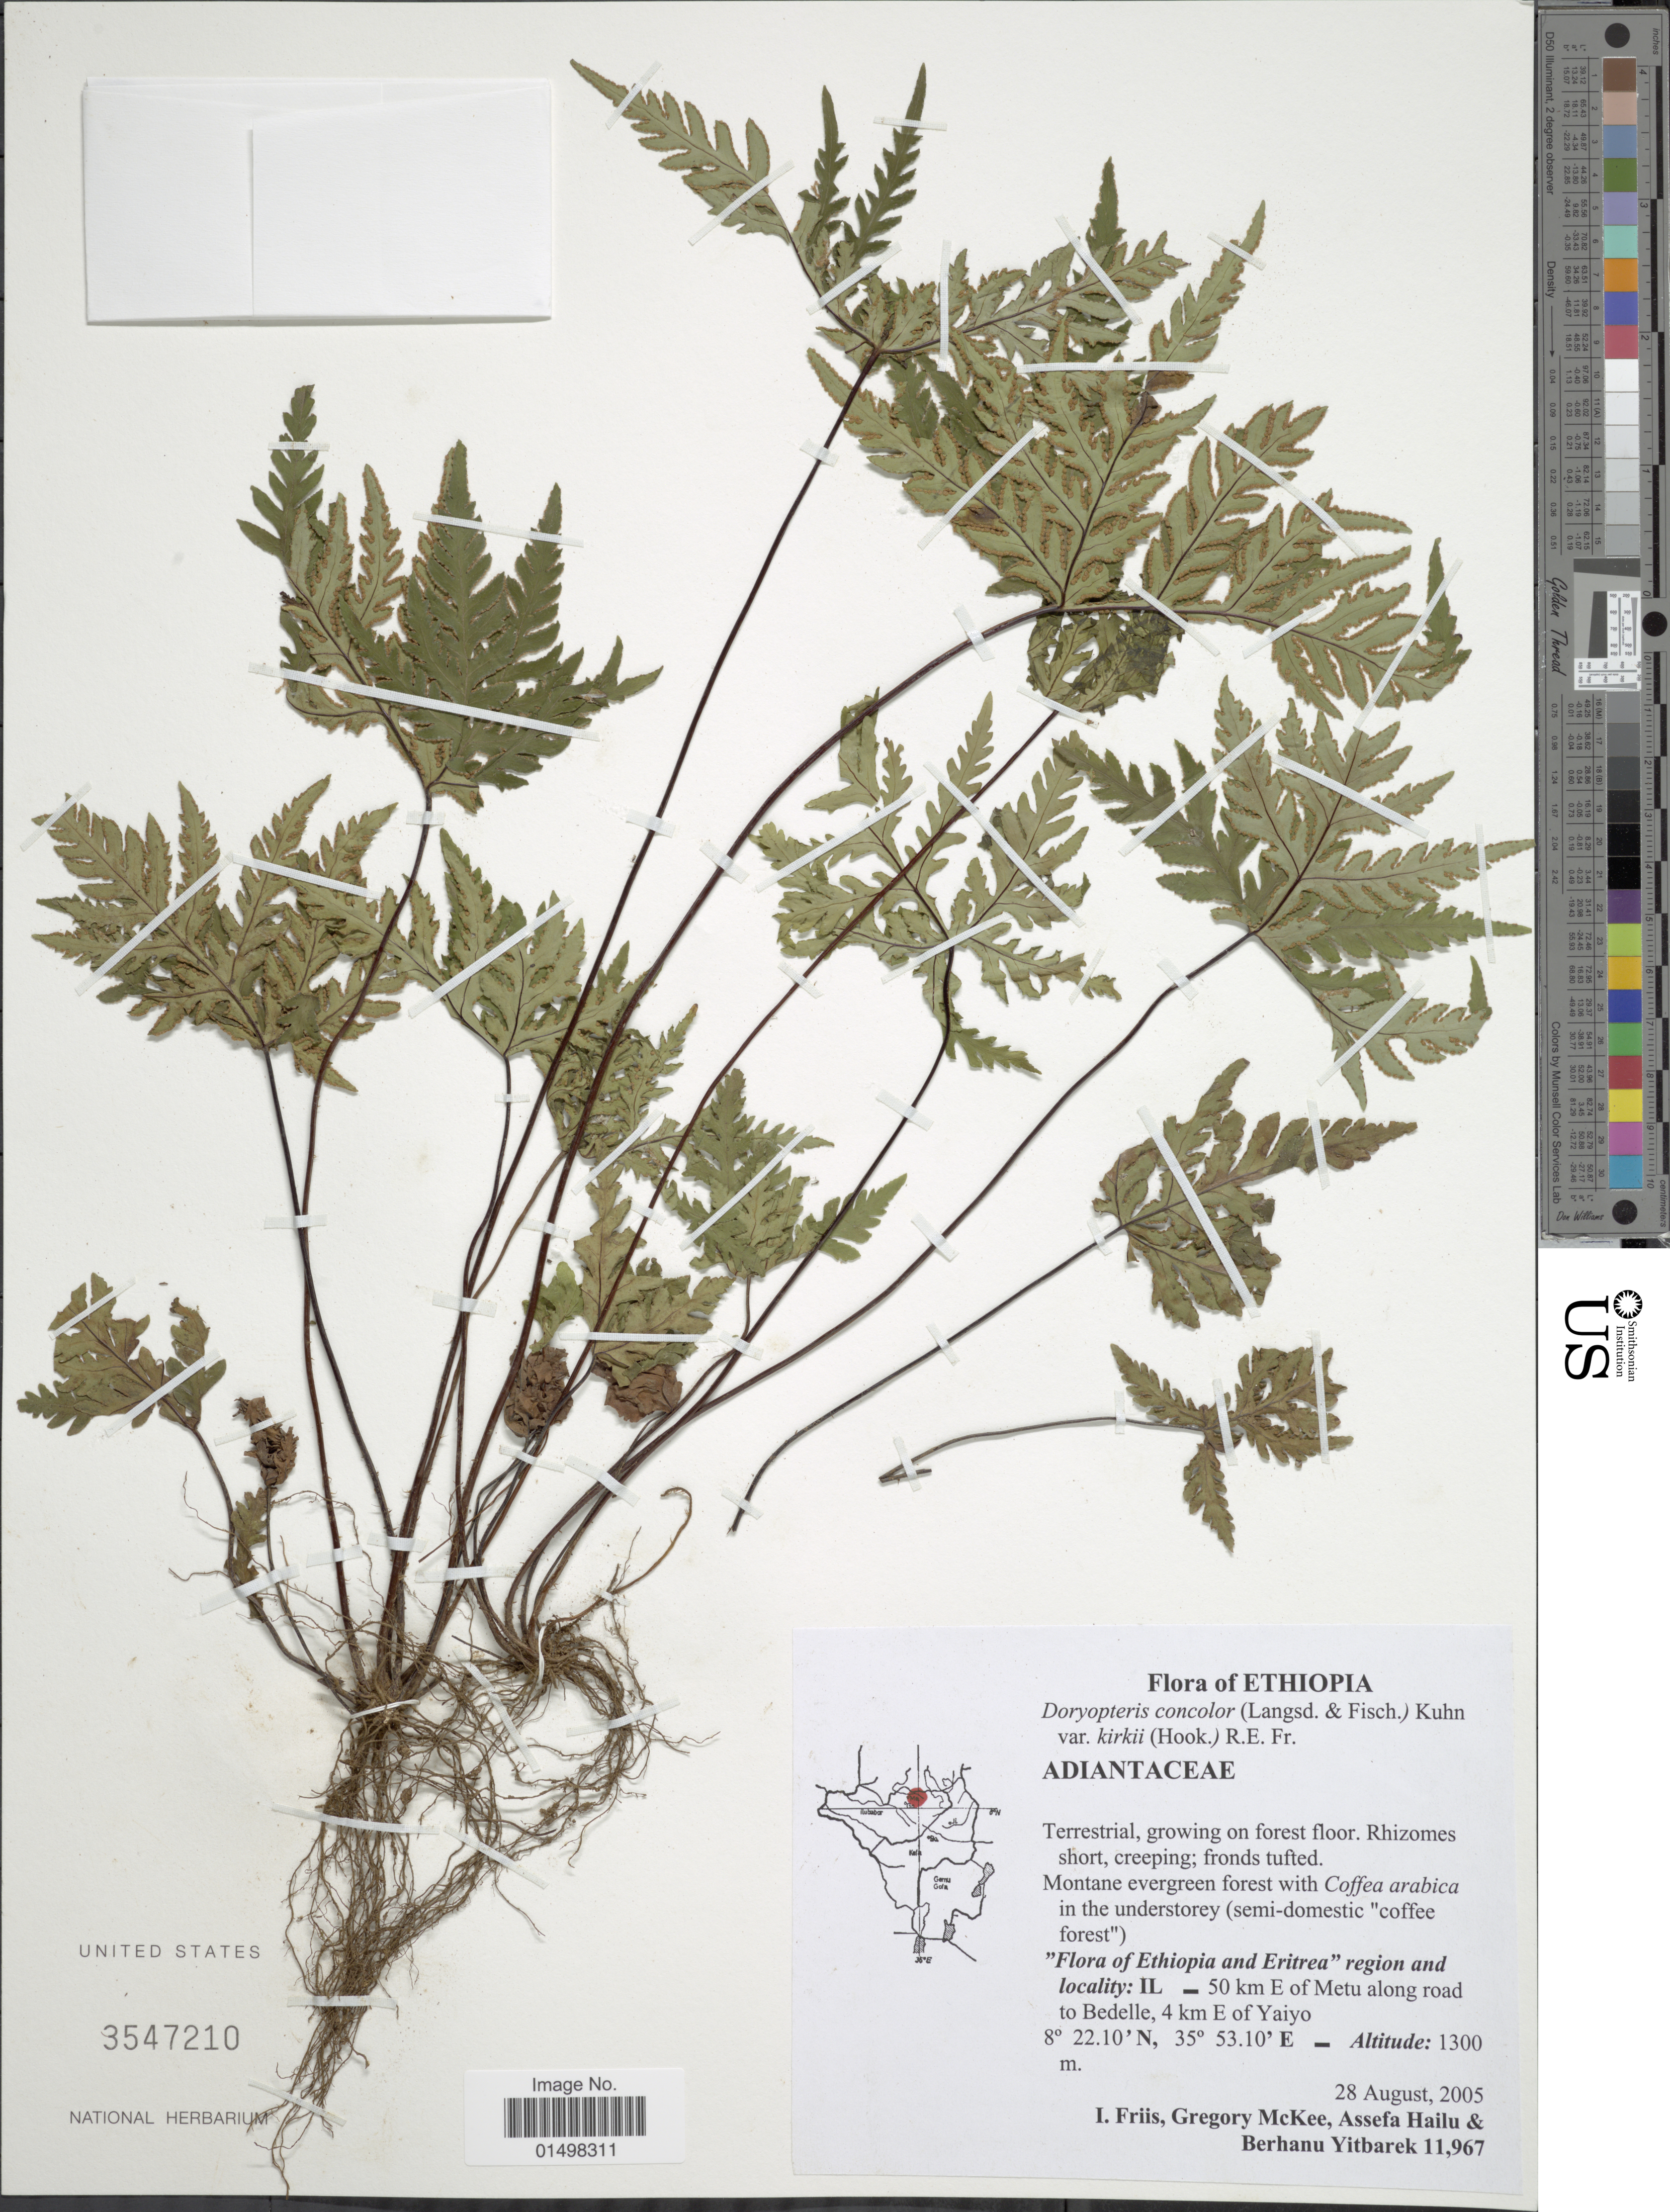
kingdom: Plantae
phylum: Tracheophyta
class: Polypodiopsida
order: Polypodiales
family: Pteridaceae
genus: Doryopteris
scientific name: Doryopteris concolor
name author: (Langsd. & Fisch.) Kuhn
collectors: I. Friis, G. S. McKee, A. Hailu & B. Yitbarek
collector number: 11967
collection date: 2005-08-28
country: Eritrea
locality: Ethiopia. IL - 50 km E of Metu along road to Bedelle, 4 km E of Yaiyo.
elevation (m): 1300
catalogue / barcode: US 3547210